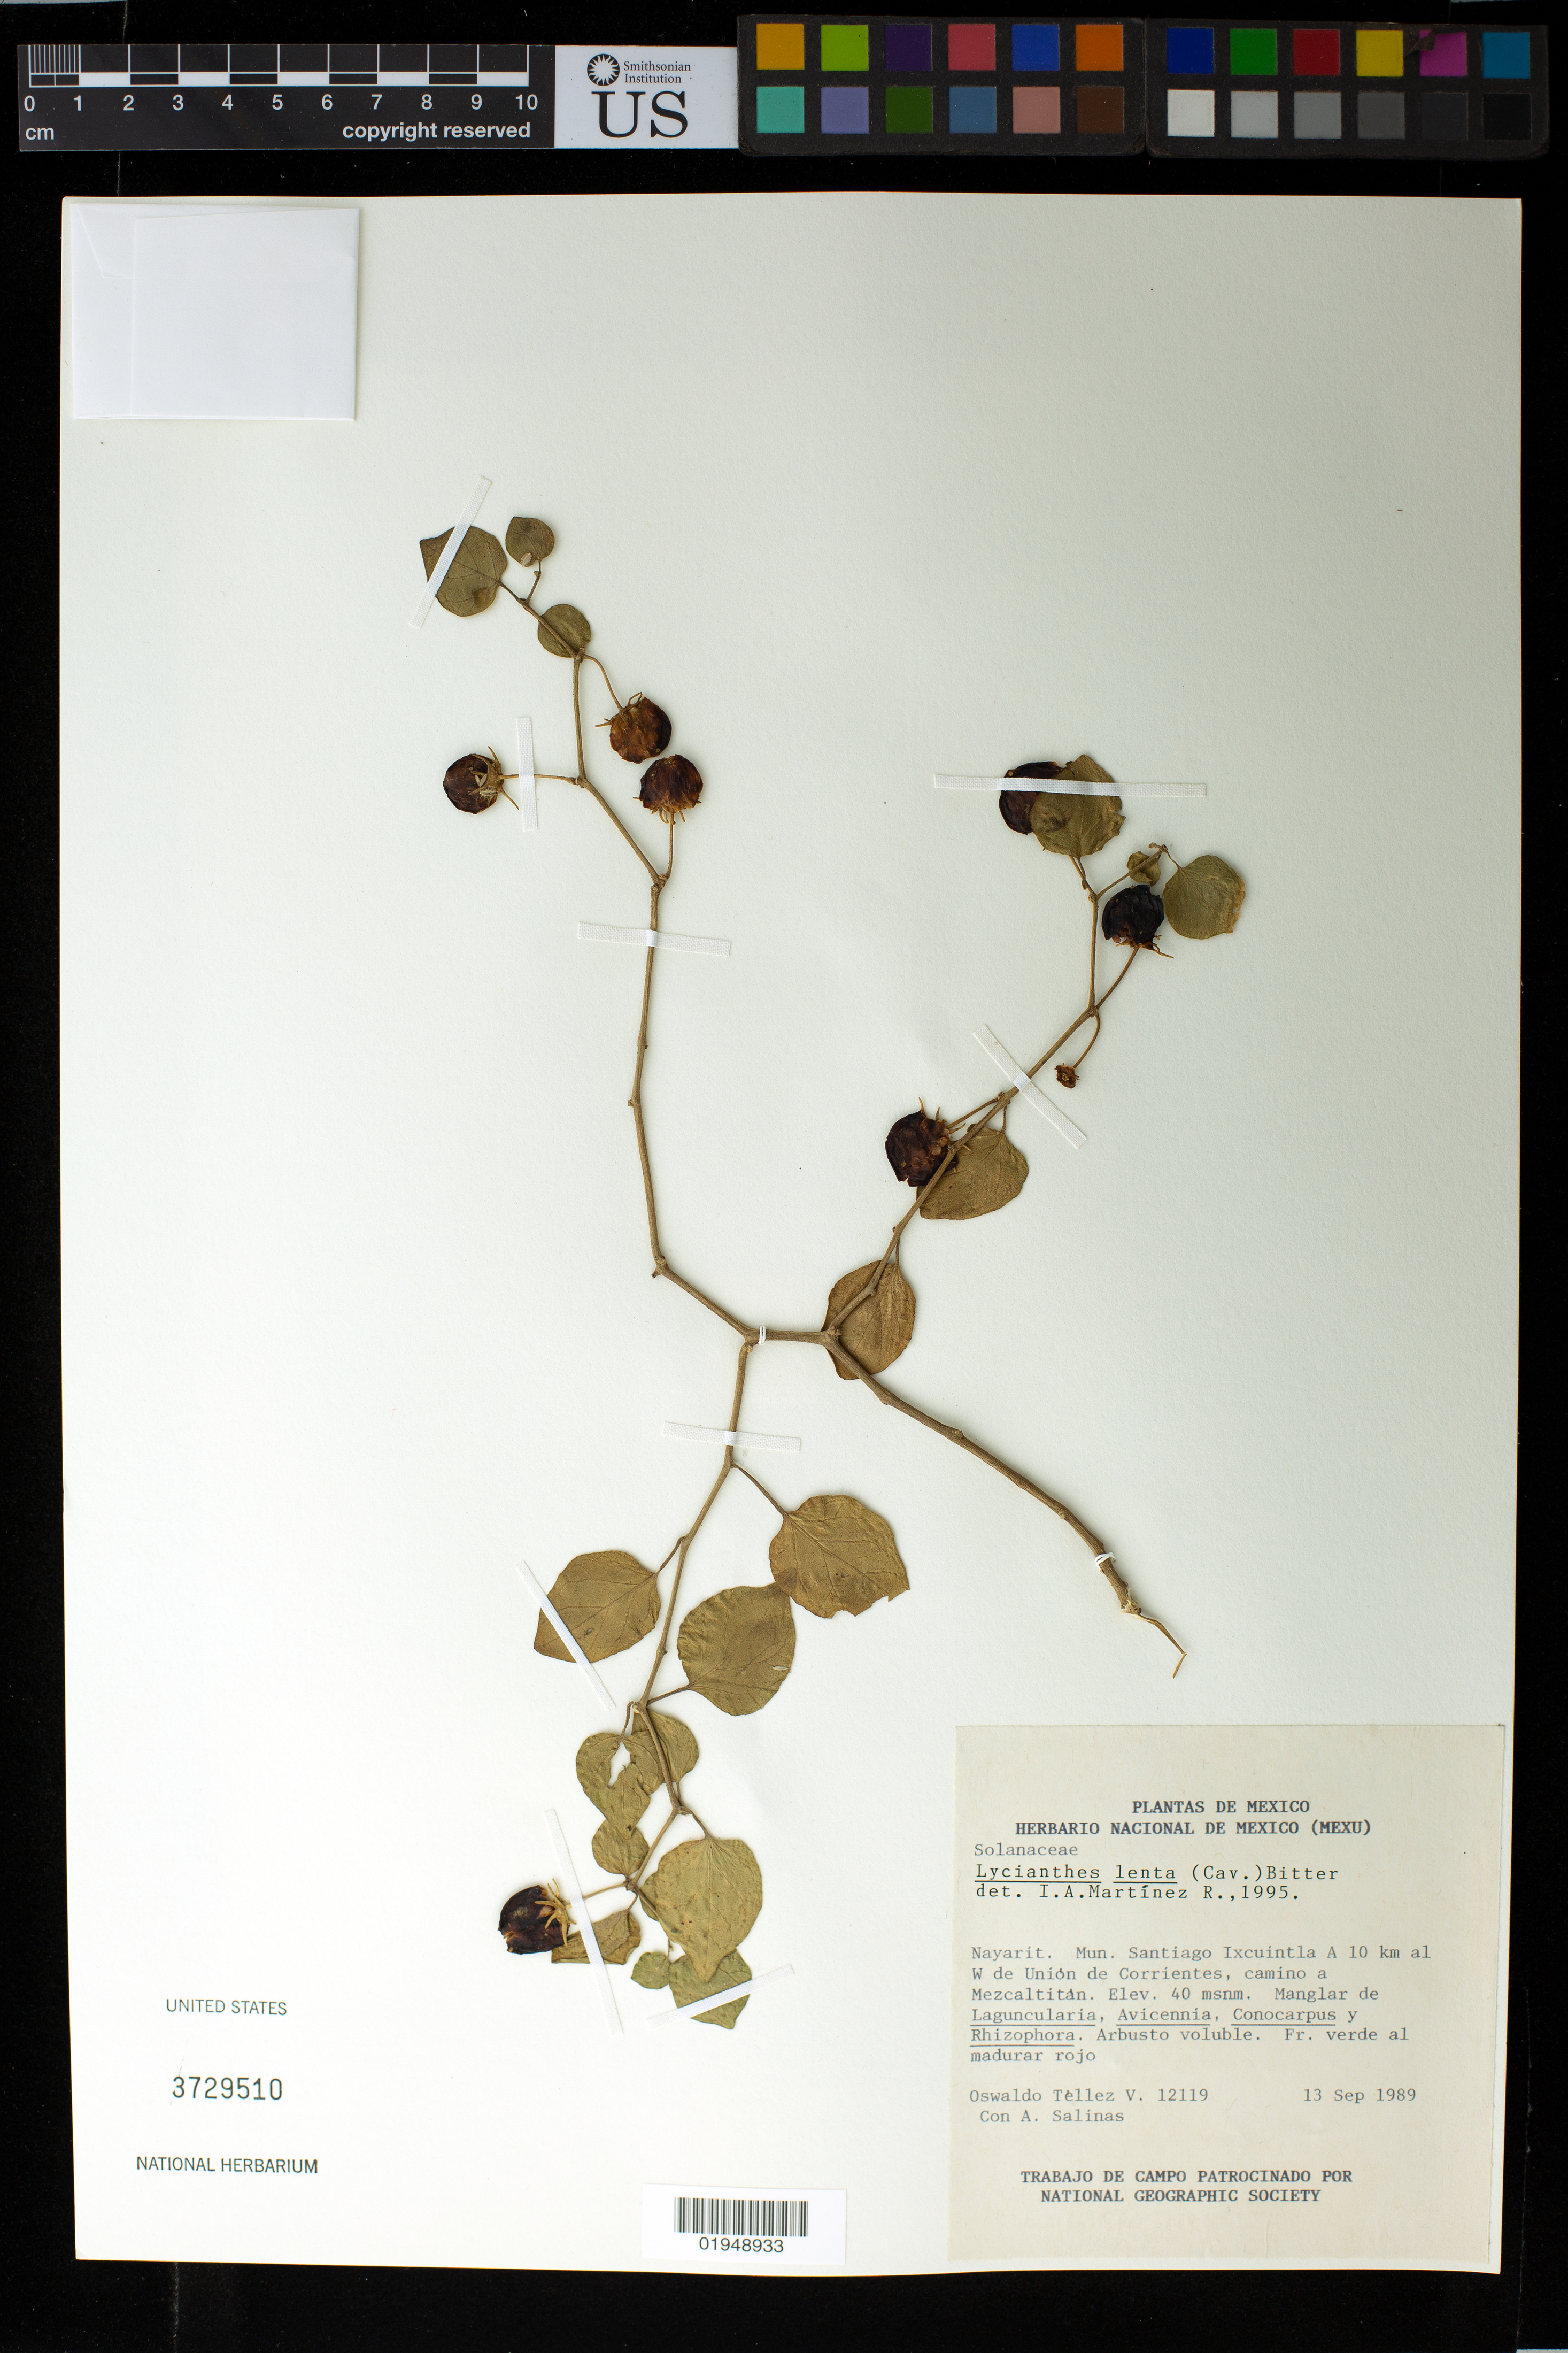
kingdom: Plantae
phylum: Tracheophyta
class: Magnoliopsida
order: Solanales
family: Solanaceae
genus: Lycianthes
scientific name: Lycianthes lenta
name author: (Cav.) Bitter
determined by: Martinez R., I. A.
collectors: O. Téllez V. & C. Salinas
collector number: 12119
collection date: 1989-09-13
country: Mexico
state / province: Nayarit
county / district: Santiago Ixcuintla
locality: Mun. Santiago Ixcuintla A 10 km al W de Union de Corrientes, camino a Mezcaltitán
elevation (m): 40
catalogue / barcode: US 3729510